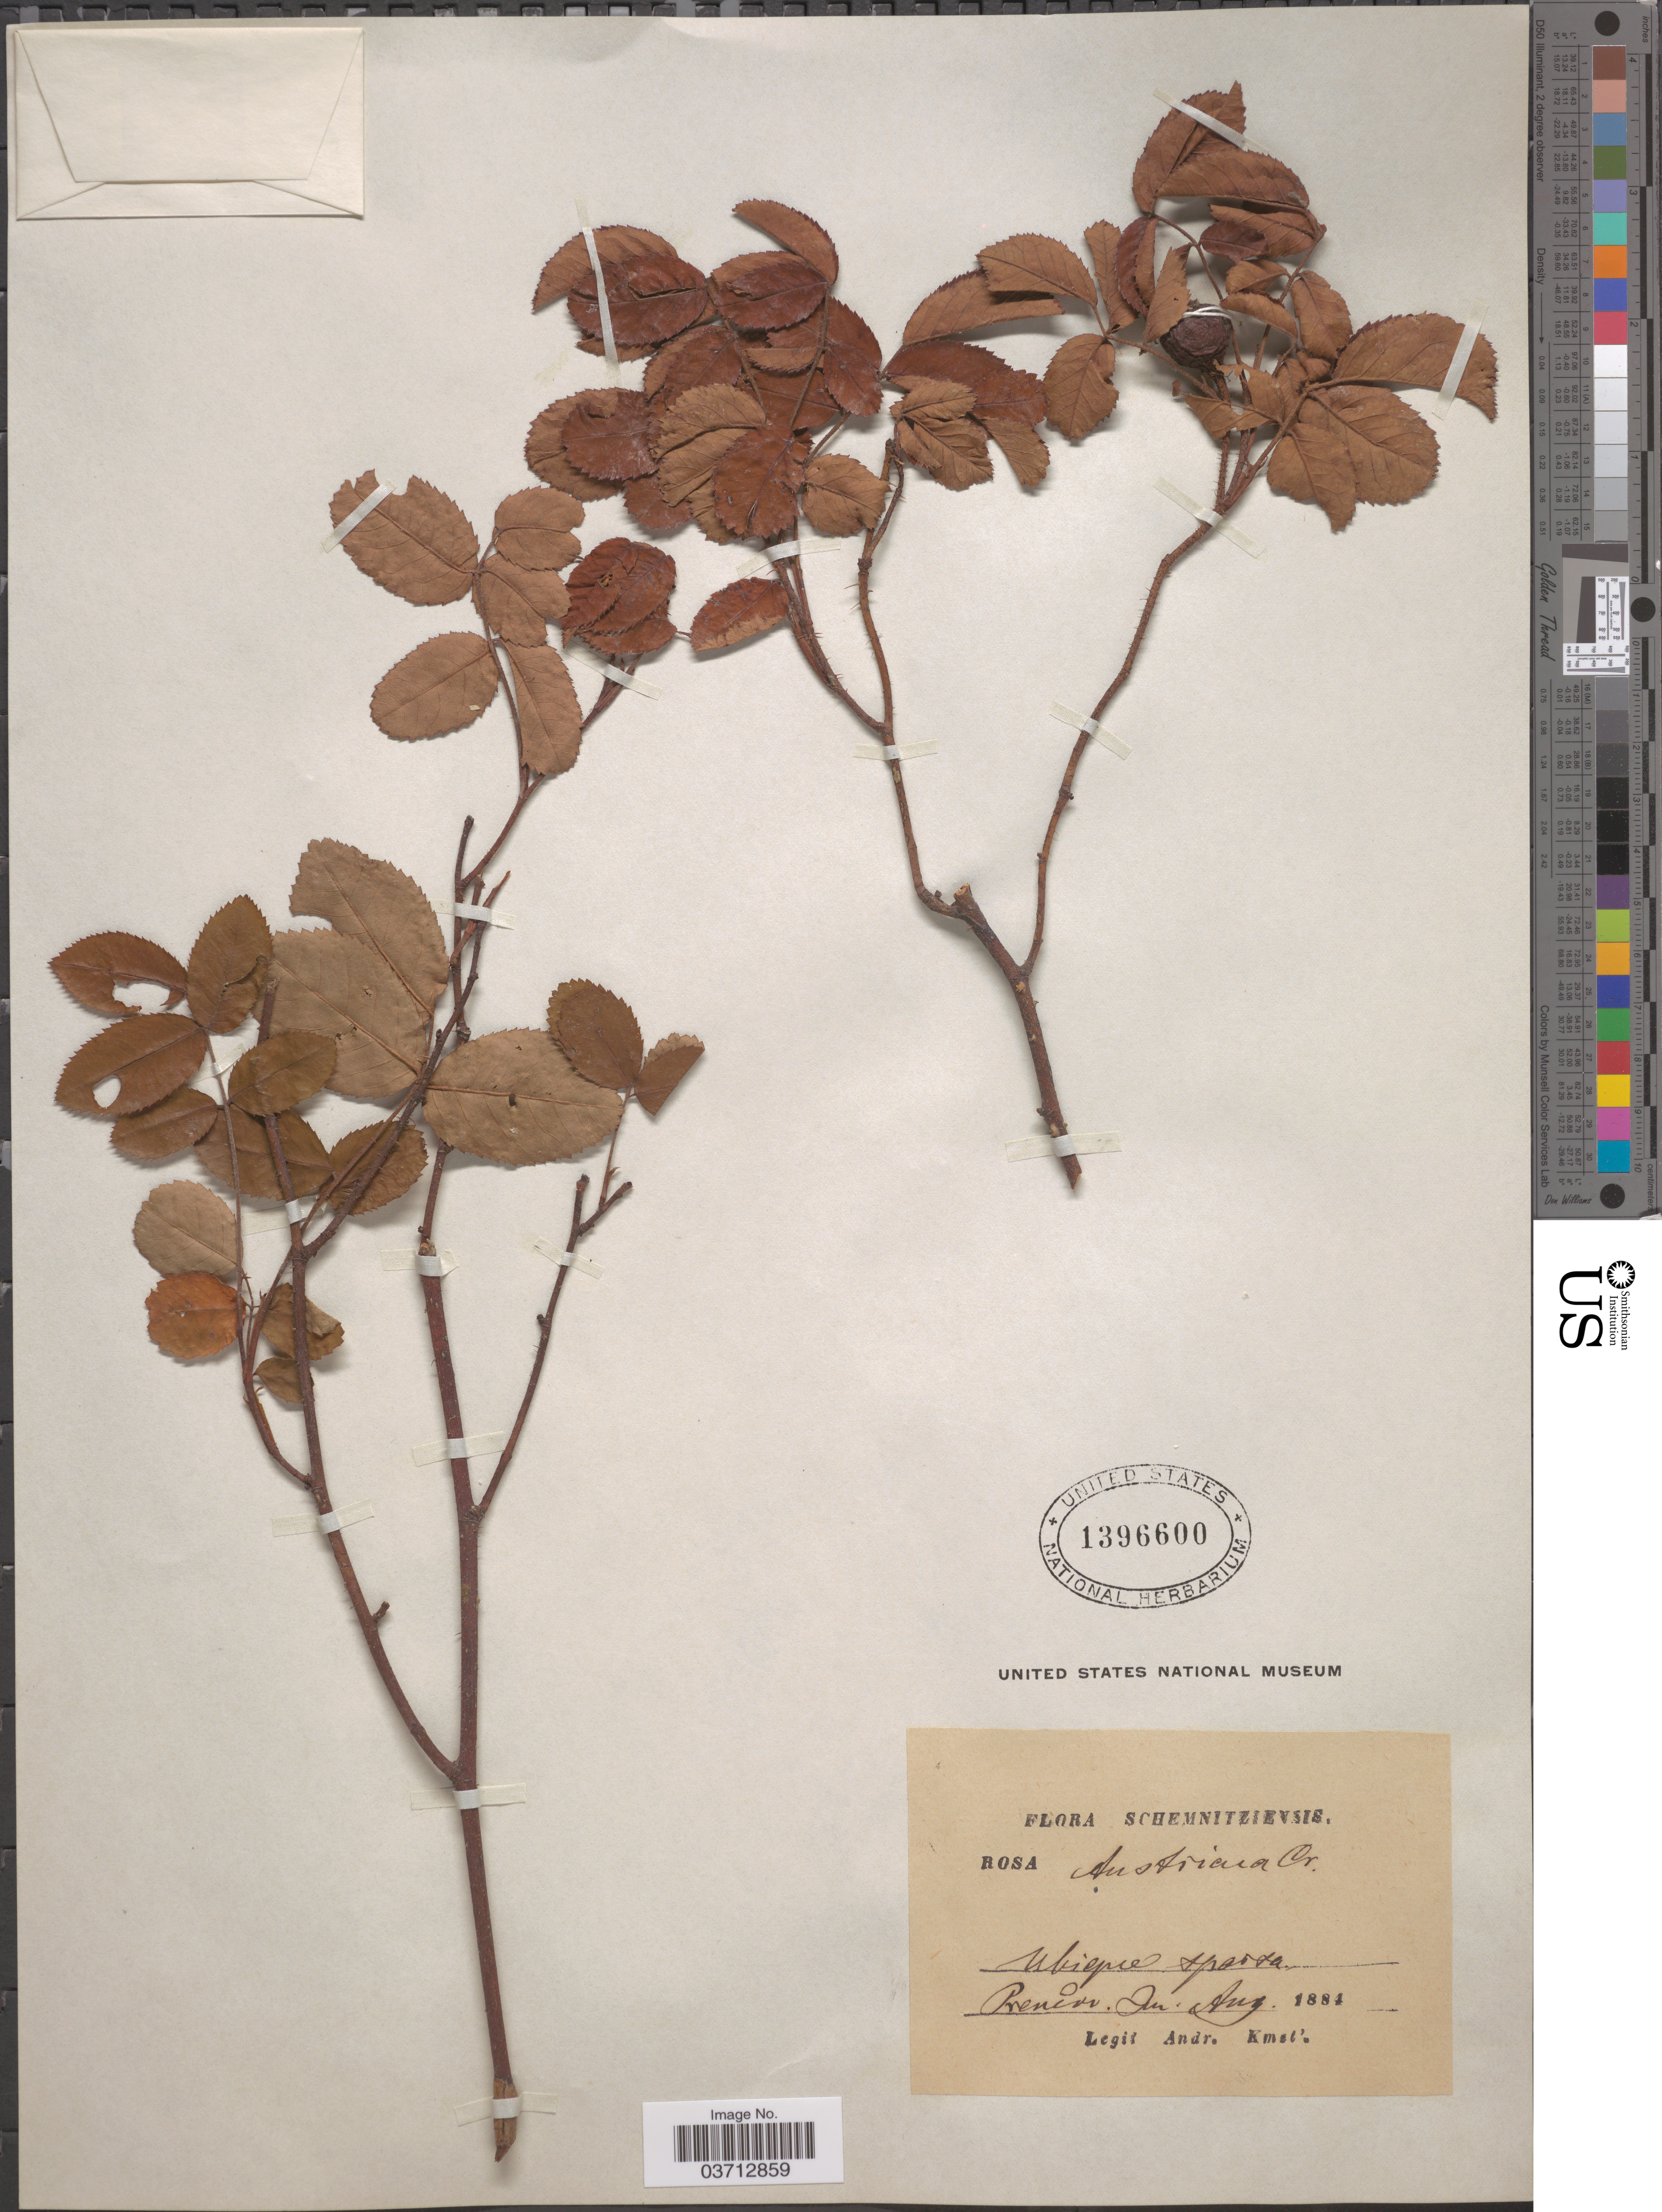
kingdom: Plantae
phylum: Tracheophyta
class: Magnoliopsida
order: Rosales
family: Rosaceae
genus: Rosa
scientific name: Rosa austriaca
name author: Crantz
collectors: A. Kmet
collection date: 1884-08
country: Slovakia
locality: Schemnitziensis. Prenċov.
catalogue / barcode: US 1396600